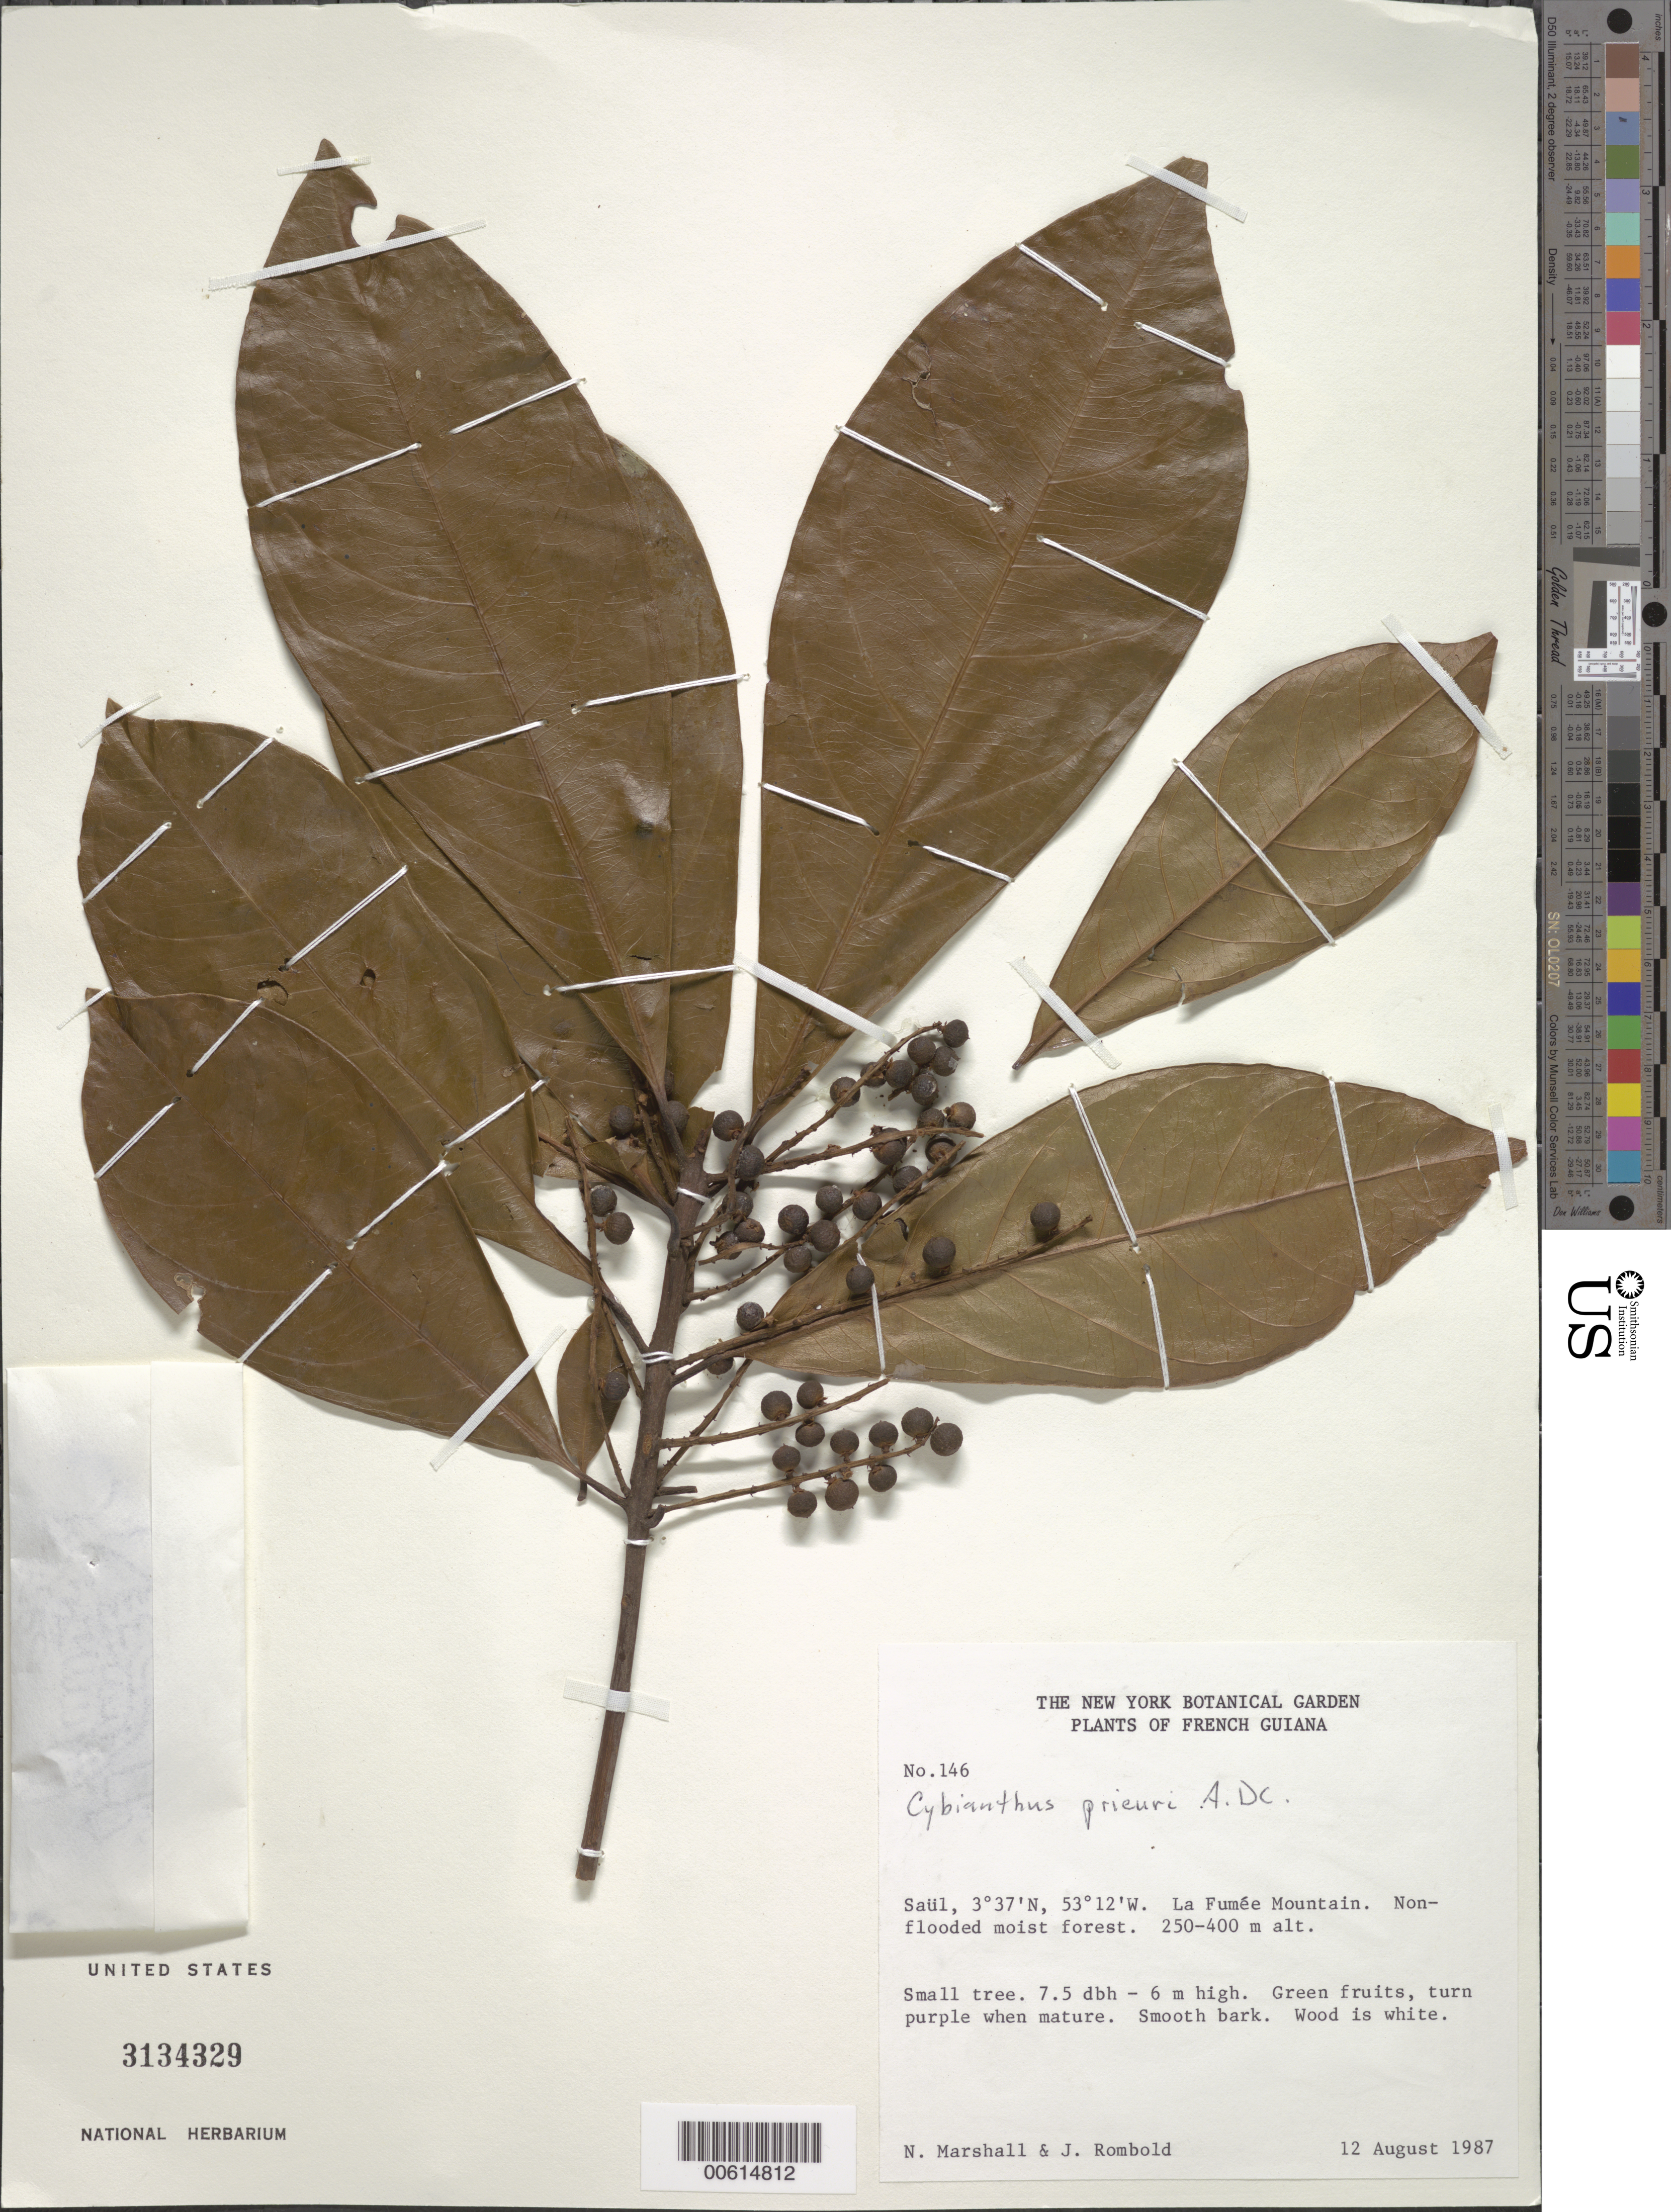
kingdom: Plantae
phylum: Tracheophyta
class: Magnoliopsida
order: Ericales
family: Primulaceae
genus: Cybianthus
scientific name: Cybianthus prieurii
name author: A. DC.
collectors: N. Marshall & J. Rombold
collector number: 146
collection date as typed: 12-Aug-87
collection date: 1987-08-12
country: French Guiana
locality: Saül, La Fumée Mountain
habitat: Non-flooded moist forest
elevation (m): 250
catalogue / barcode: US 3134329